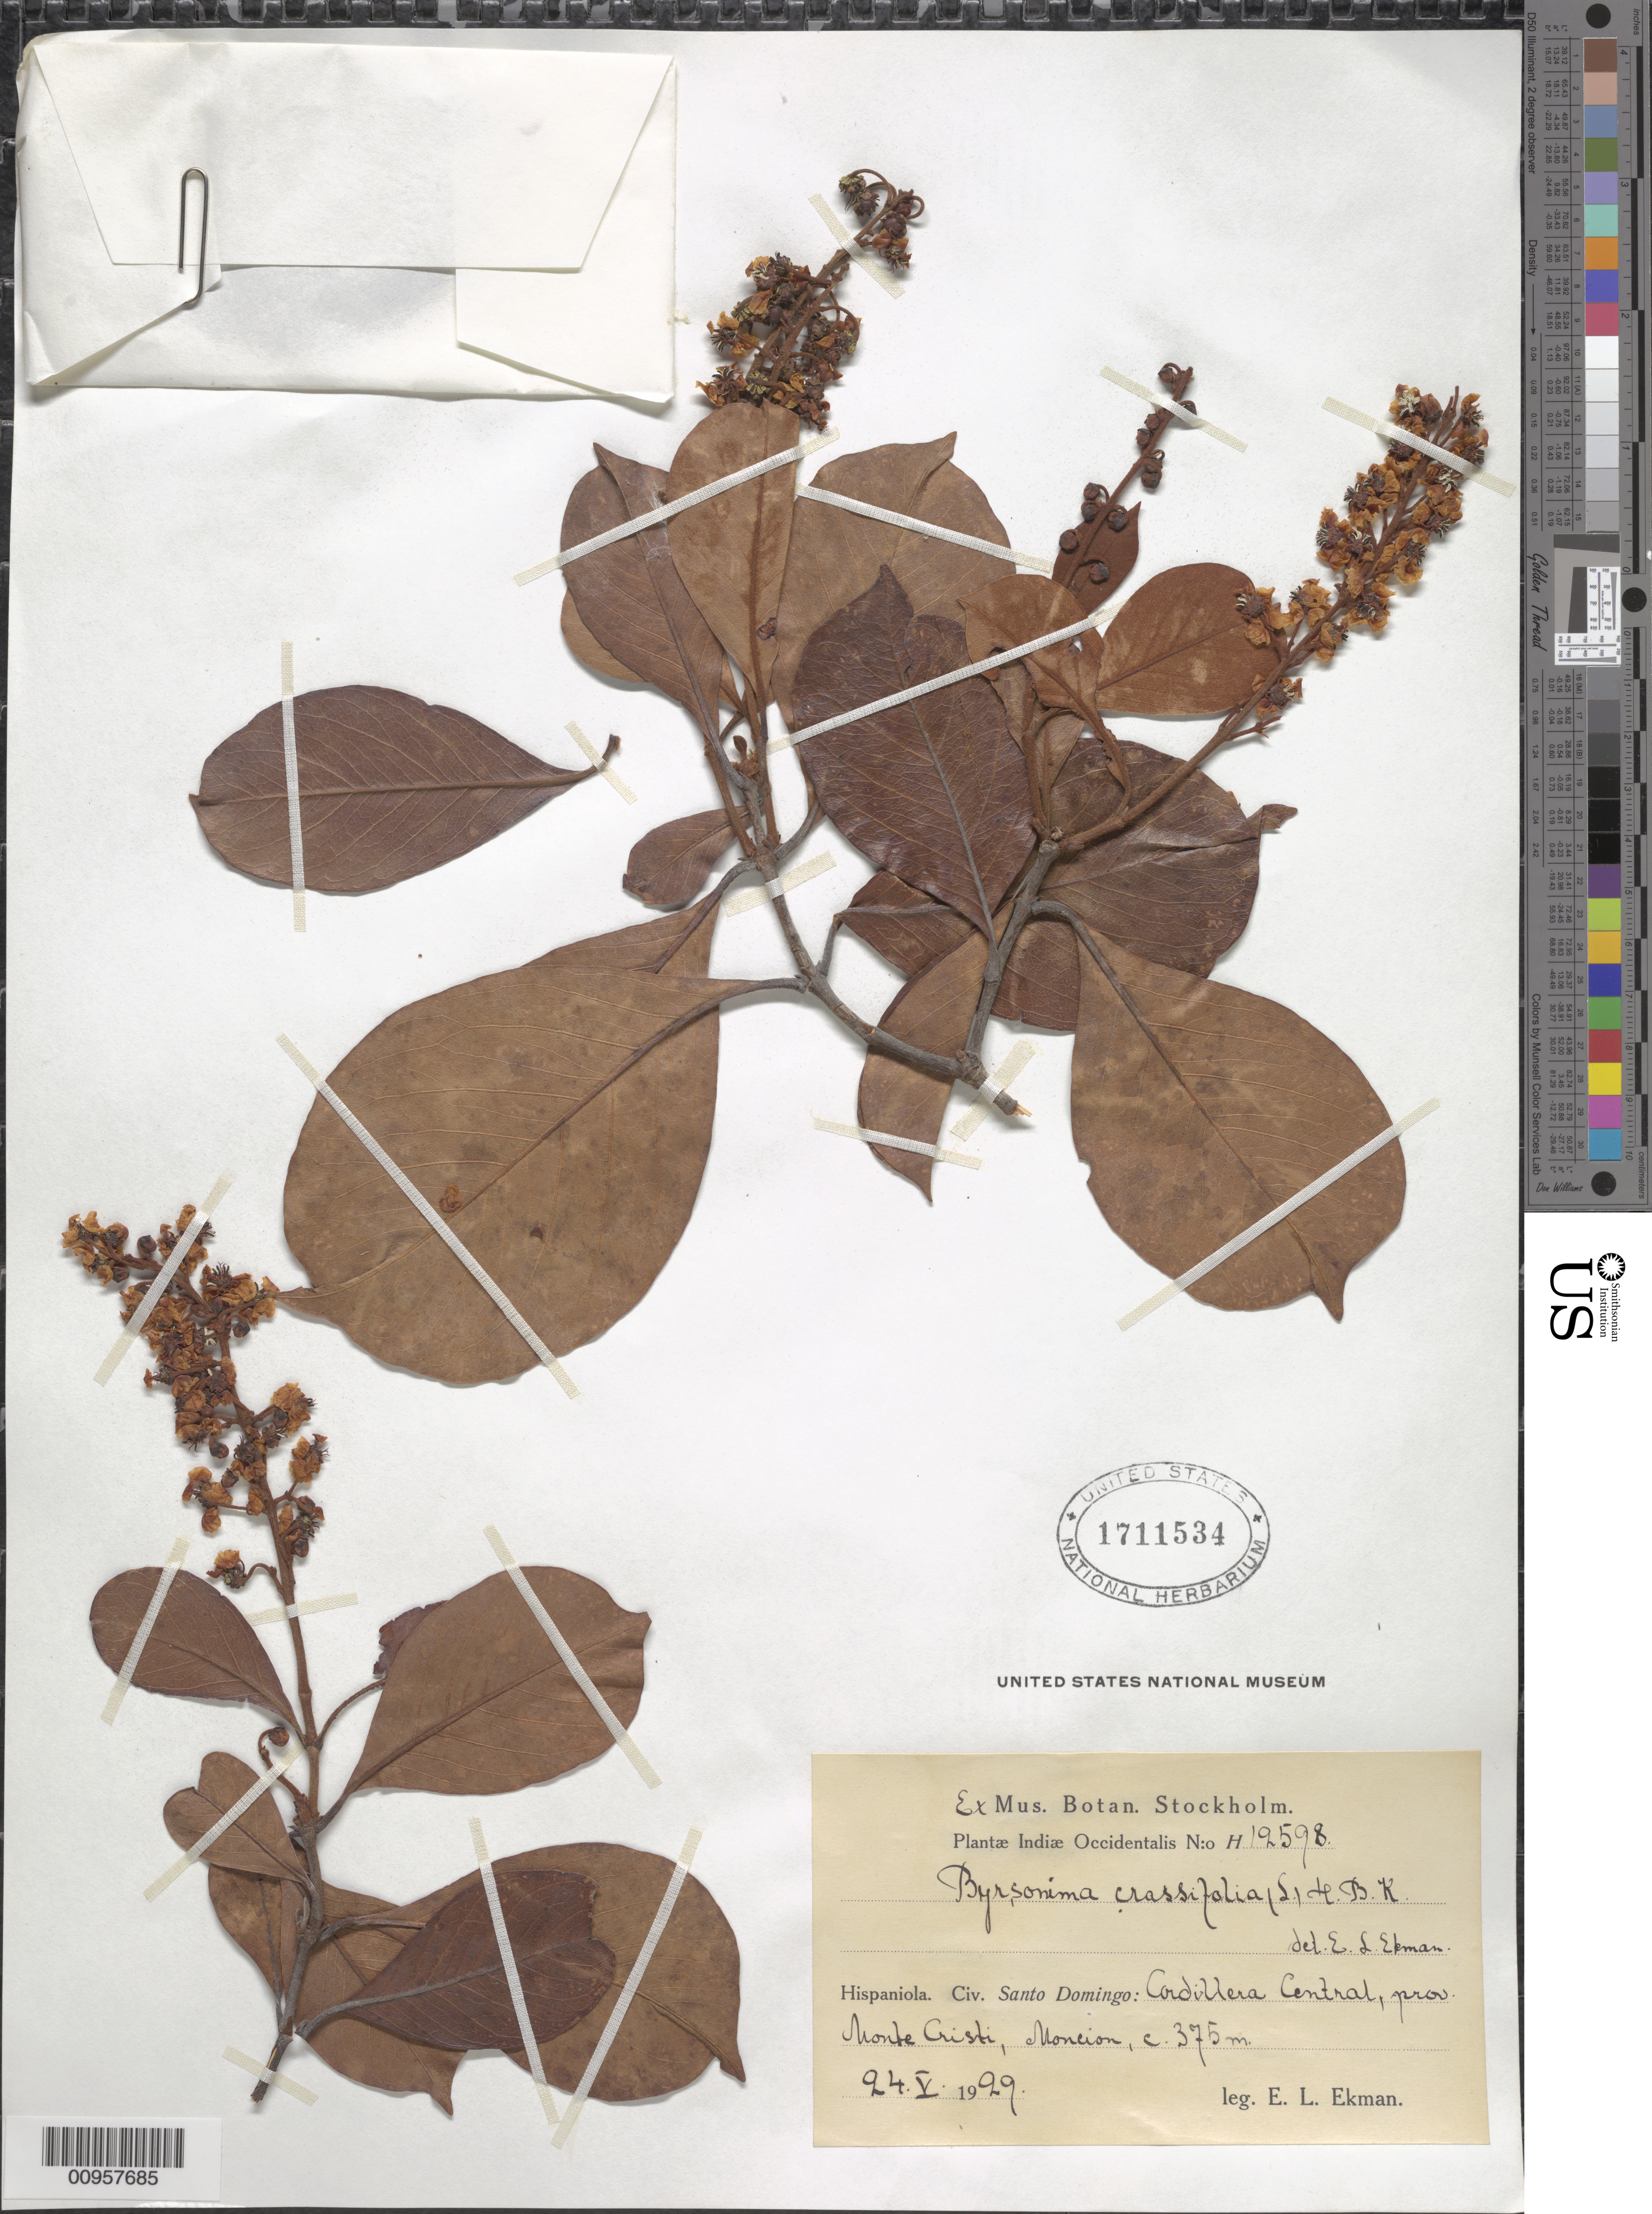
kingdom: Plantae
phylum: Tracheophyta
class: Magnoliopsida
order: Malpighiales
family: Malpighiaceae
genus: Byrsonima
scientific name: Byrsonima crassifolia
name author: (L.) Kunth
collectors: E. L. Ekman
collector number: H 12598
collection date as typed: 24 May 1929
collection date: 1929-05-24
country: Dominican Republic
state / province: Monte Cristi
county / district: Monción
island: Hispaniola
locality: Cordillero Central, Moncion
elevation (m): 375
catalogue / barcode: US 1711534